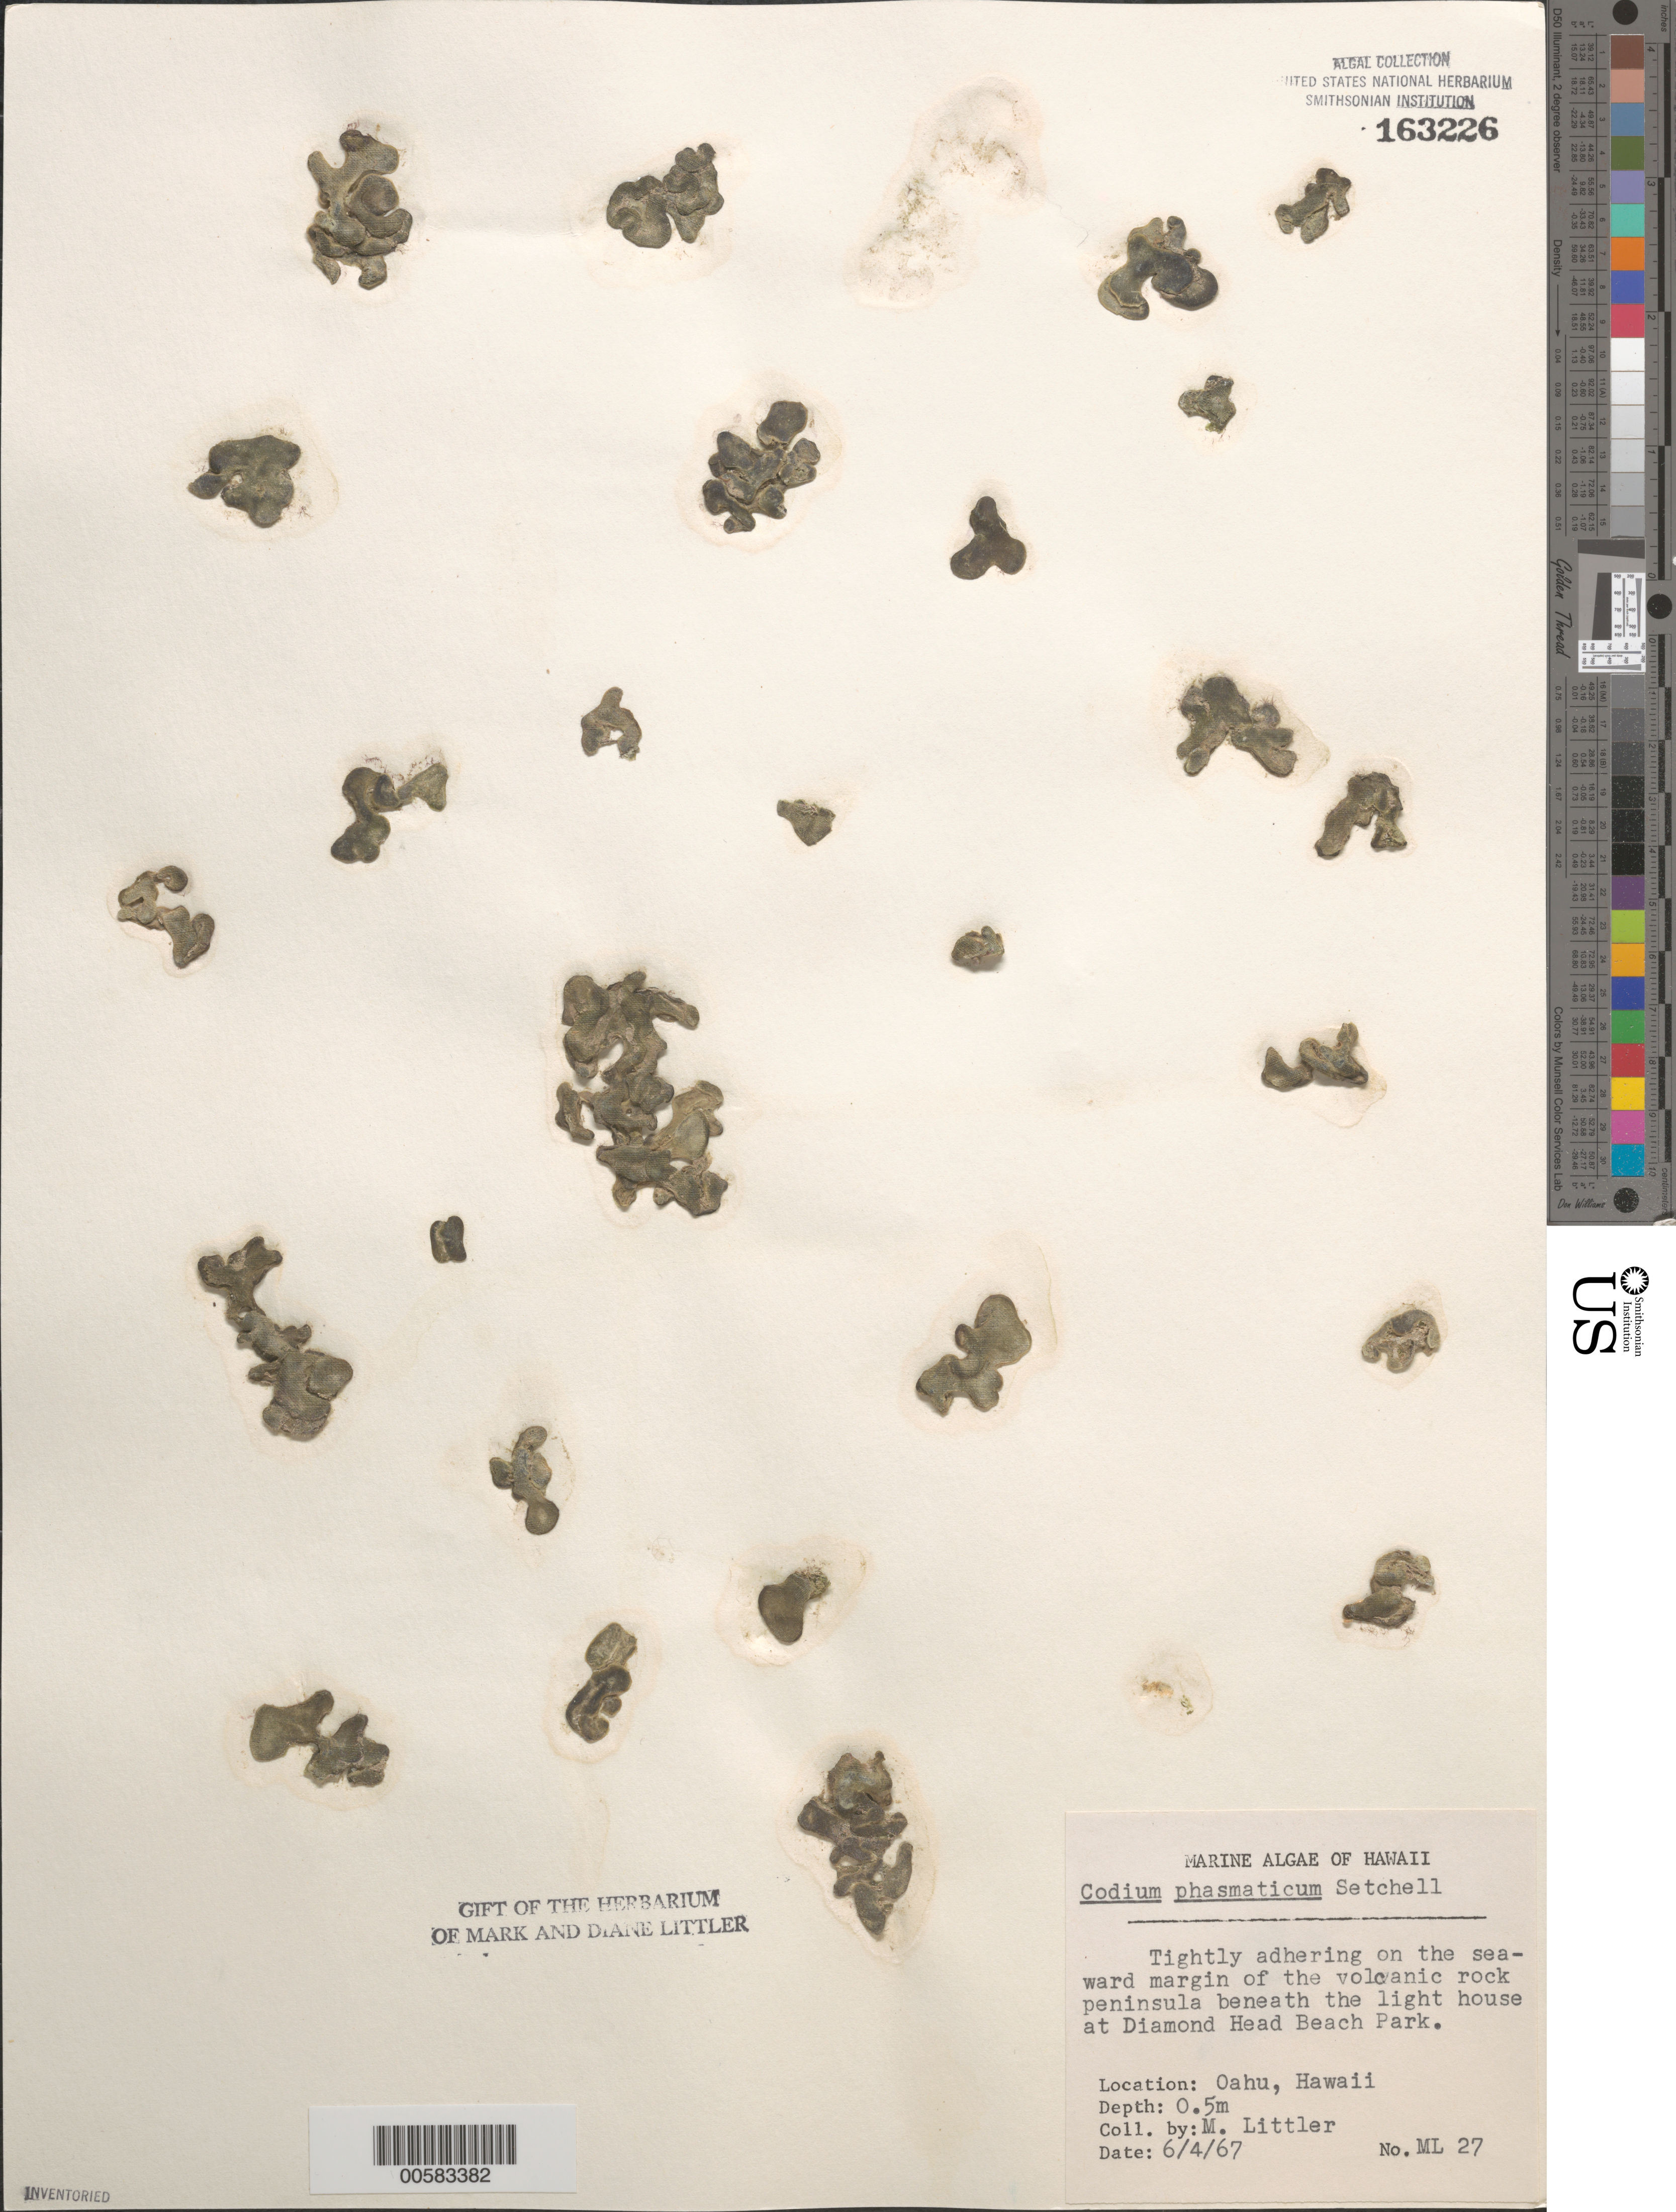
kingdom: Plantae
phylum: Chlorophyta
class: Ulvophyceae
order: Bryopsidales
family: Codiaceae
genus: Codium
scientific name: Codium phasmaticum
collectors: M. M. Littler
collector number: ML 27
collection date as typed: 04 Jun 1967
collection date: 1967-06-04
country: United States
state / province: Hawaii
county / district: Honolulu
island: Oahu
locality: Diamond Head Beach Park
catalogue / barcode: US 163226